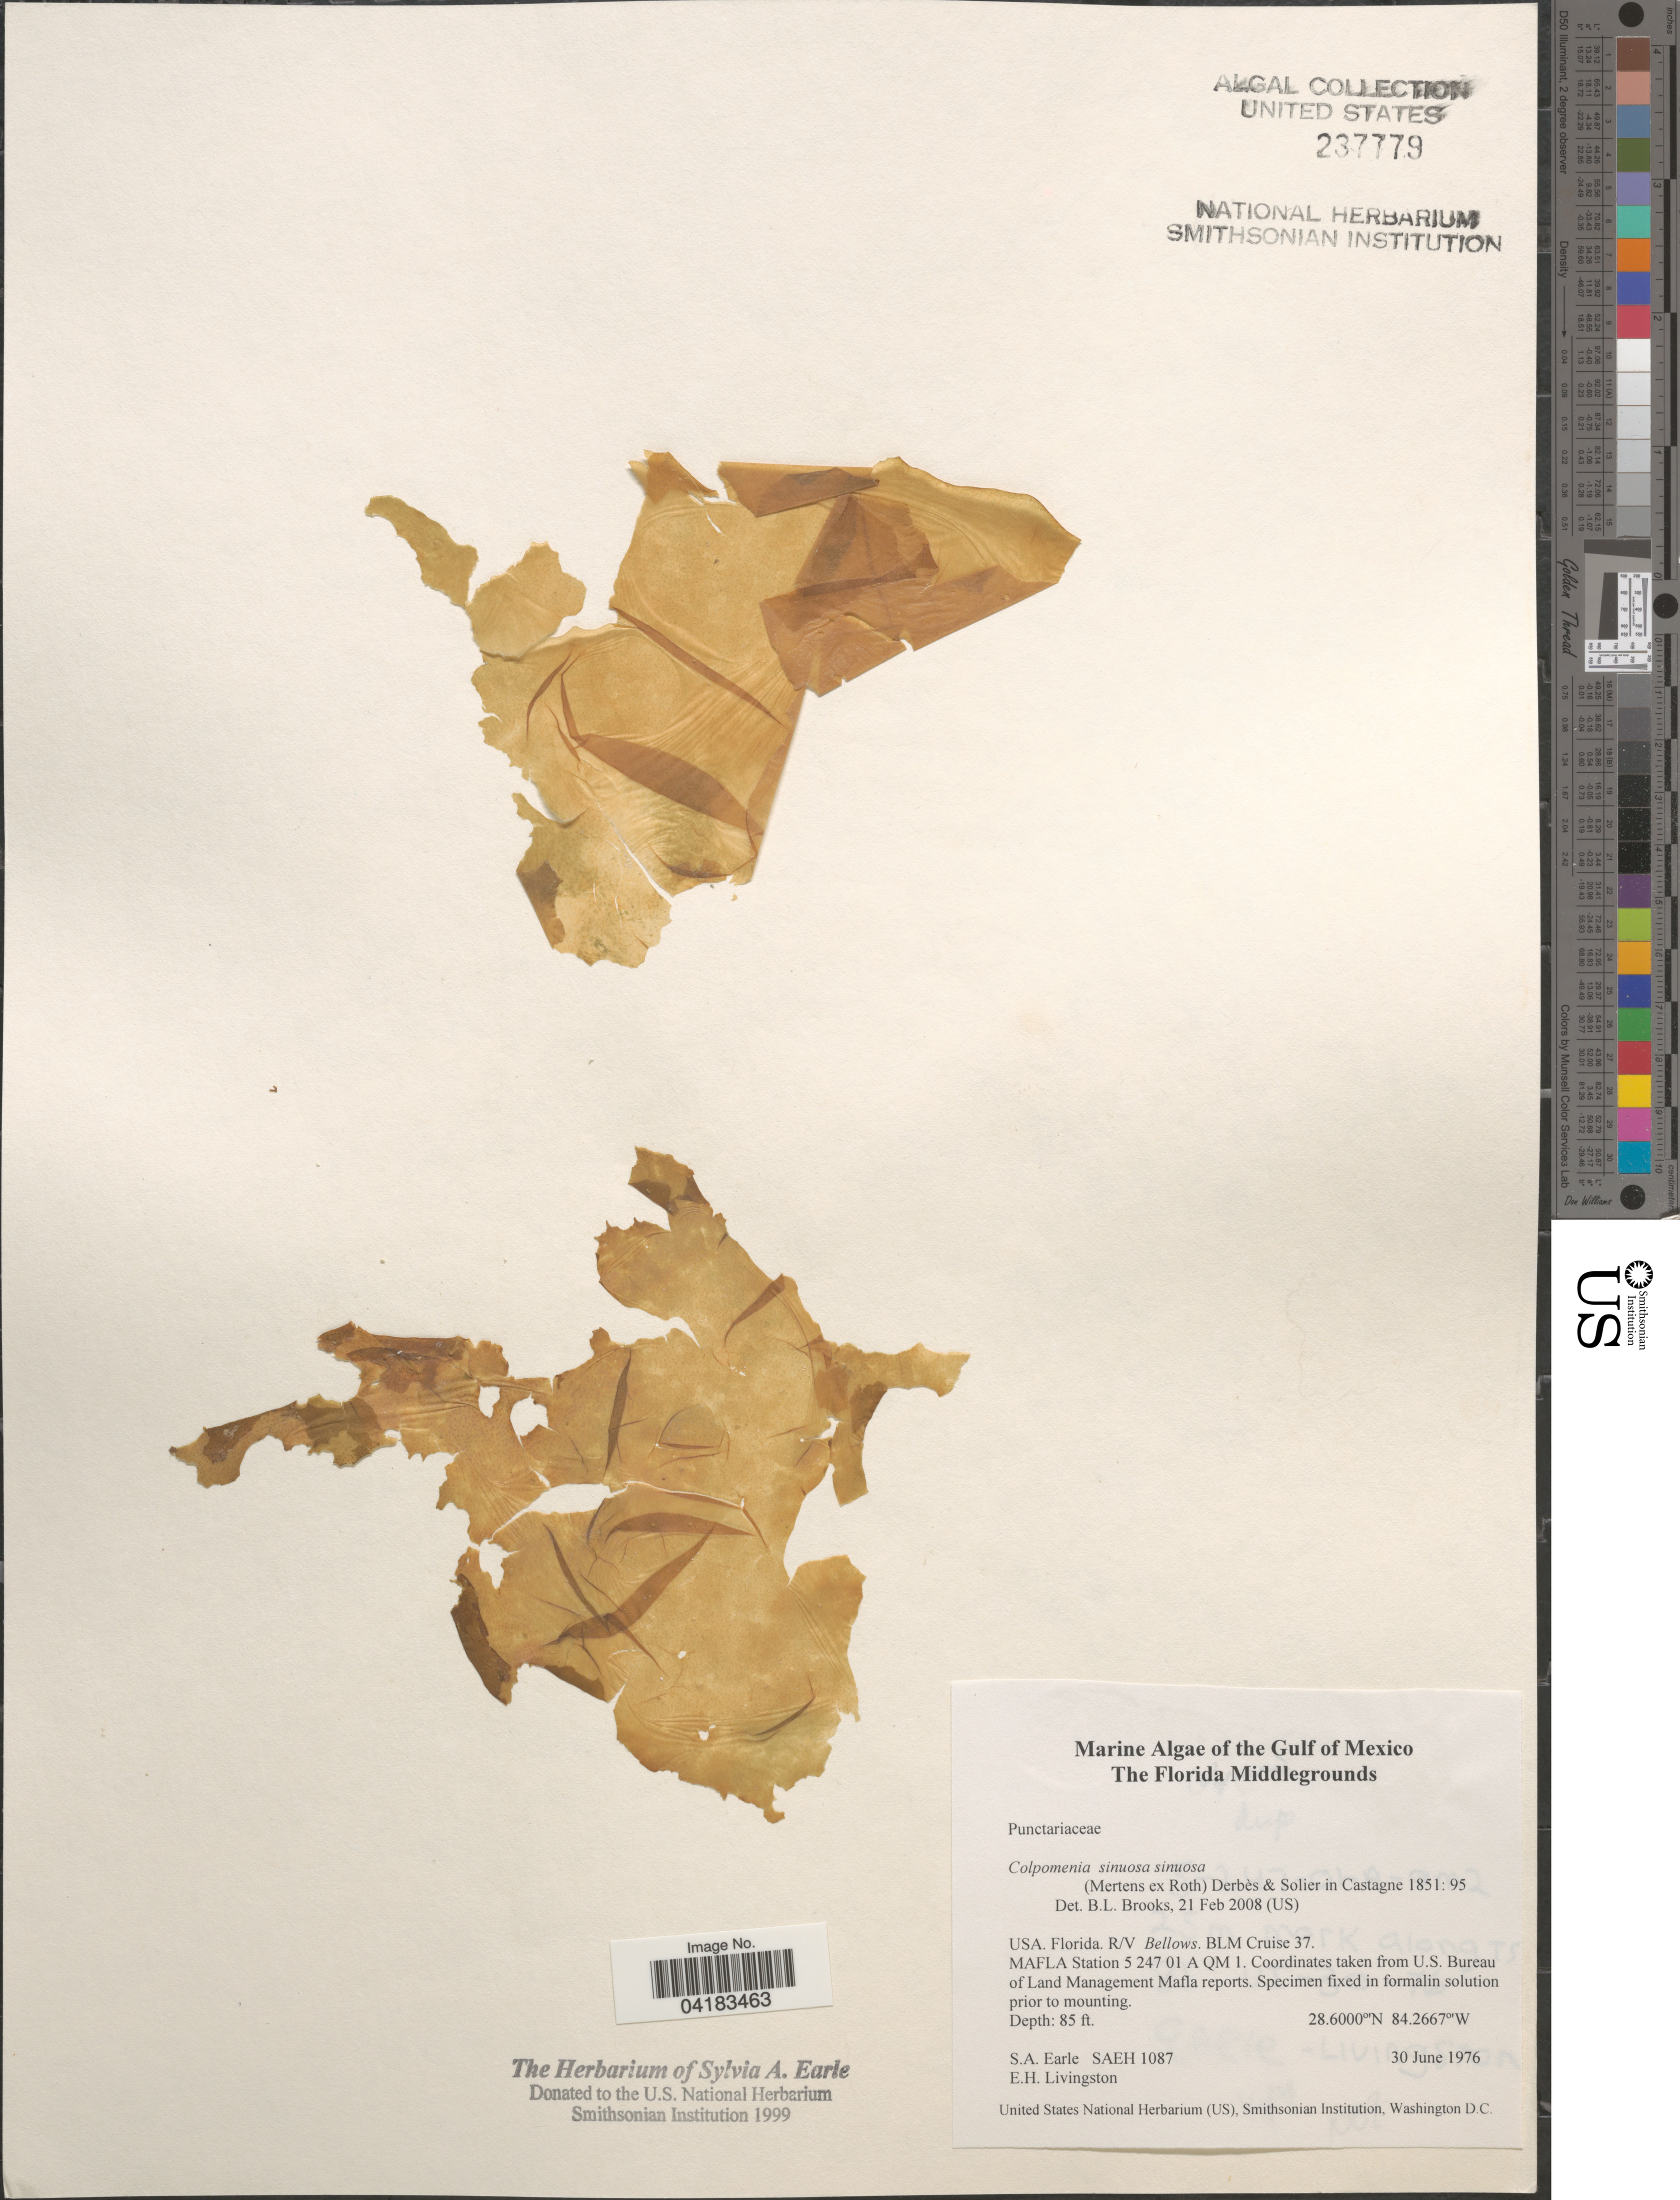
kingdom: Chromista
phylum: Ochrophyta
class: Phaeophyceae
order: Scytosiphonales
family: Scytosiphonaceae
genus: Colpomenia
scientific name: Colpomenia sinuosa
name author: (K. Mert. ex Roth) Derbes & Solier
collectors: S. A. Earle & E. Livingston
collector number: SAEH1087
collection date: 1976-06-30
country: United States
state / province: Florida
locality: The Gulf of Mexico. The Florida Middlegrounds. R/V Bellows. BLM Cruise 37. MAFLA Station 5 247 01 A QM 1.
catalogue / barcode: US 237779